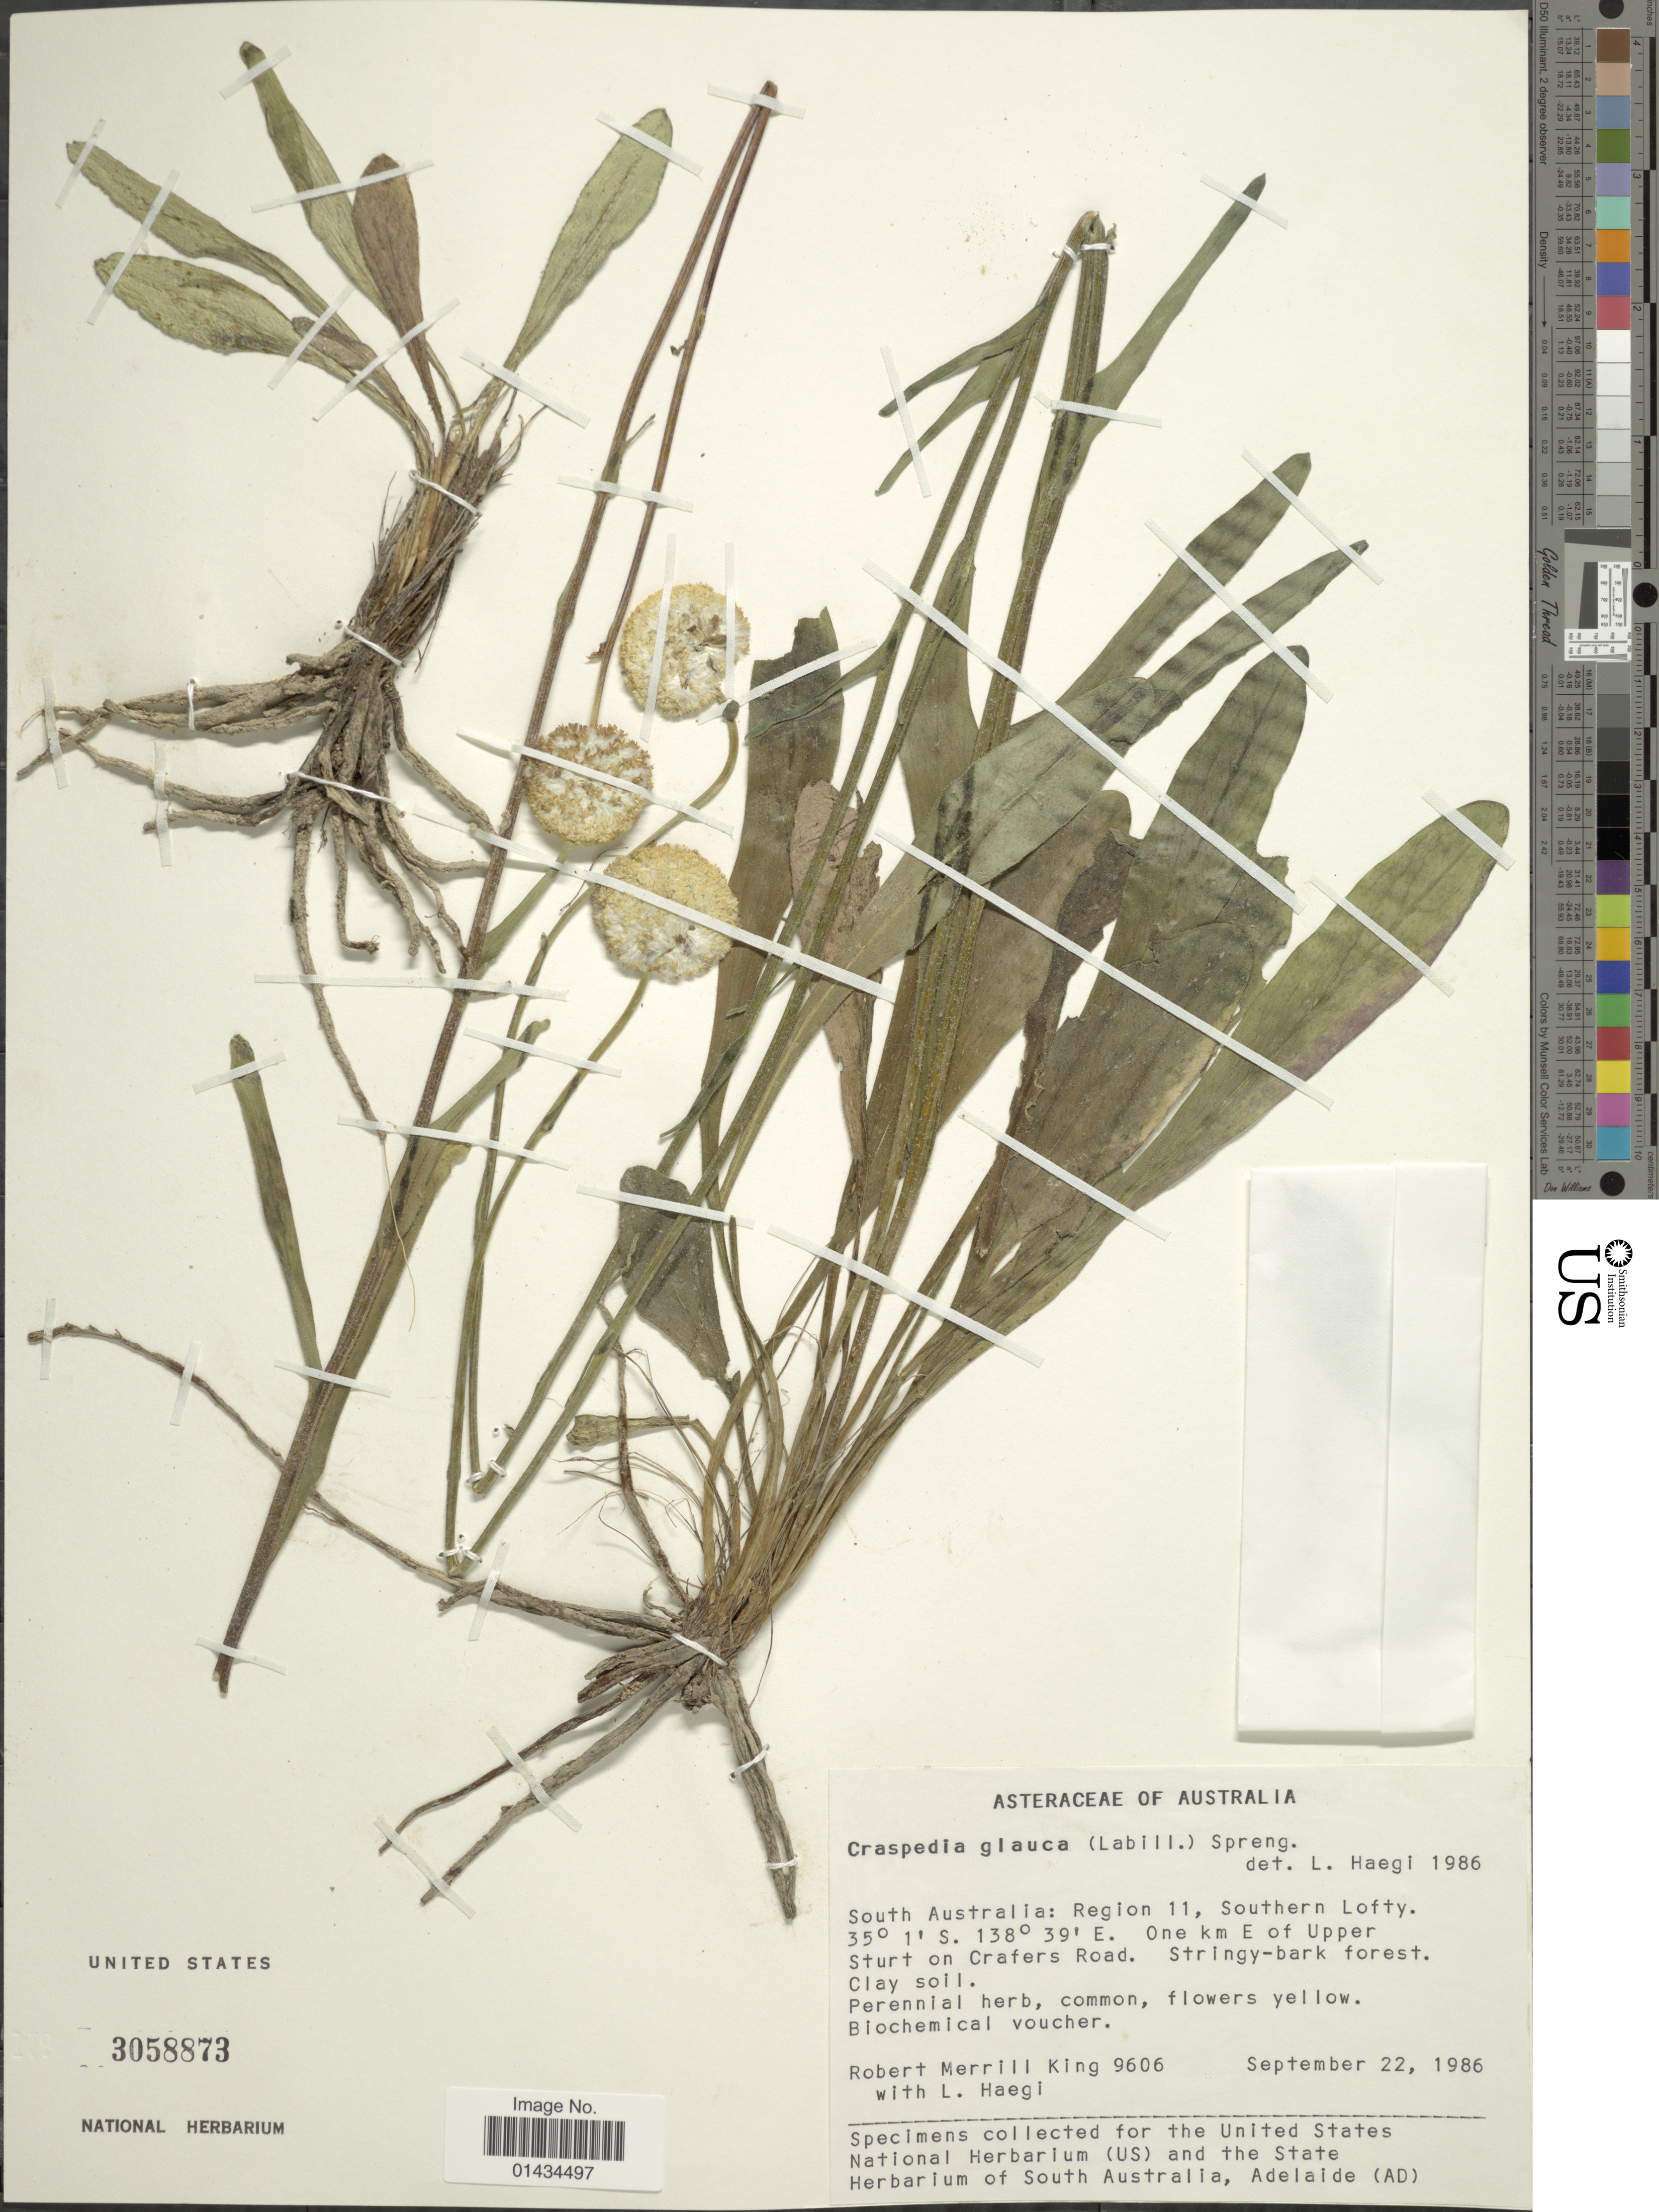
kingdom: Plantae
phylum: Tracheophyta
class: Magnoliopsida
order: Asterales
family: Asteraceae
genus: Craspedia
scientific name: Craspedia glauca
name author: (Labill.) Spreng.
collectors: R. M. King & L. Haegi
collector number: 9606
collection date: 1986-09-22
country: Australia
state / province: South Australia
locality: Region 11, Southern Lofty, one km E of Upper Sturt on Crafers Road, Stringy-bark forest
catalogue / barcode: US 3058873